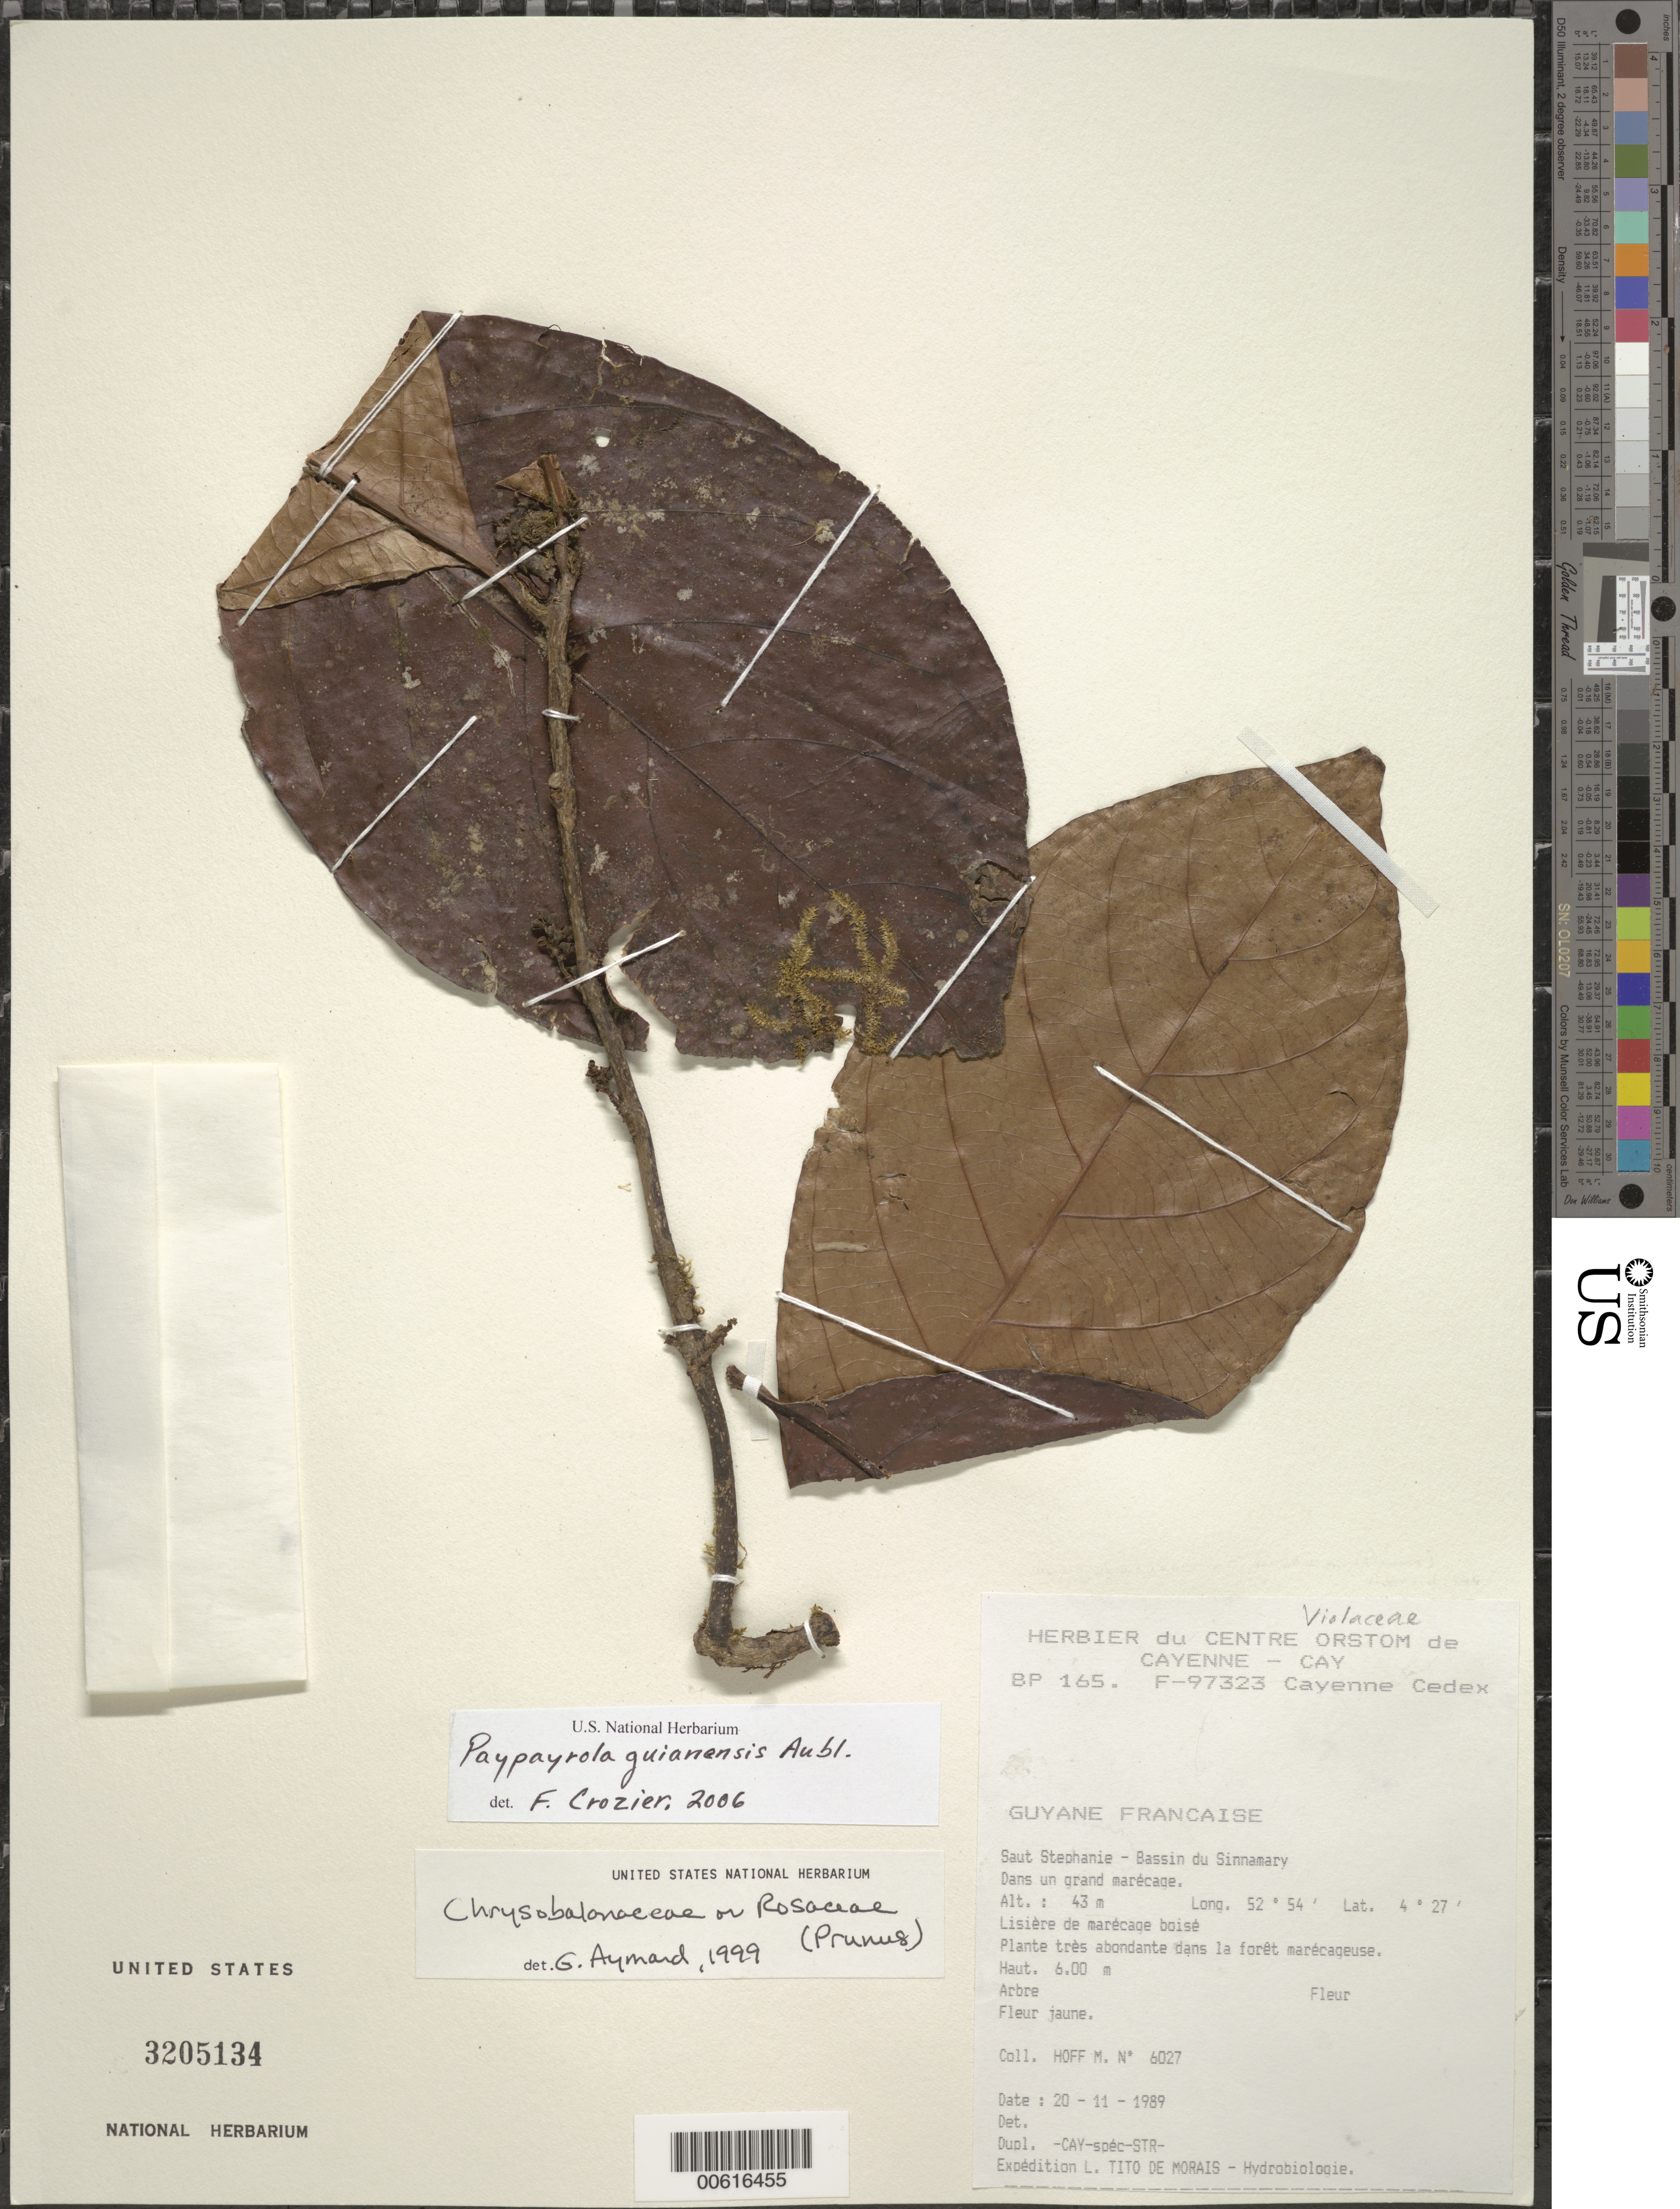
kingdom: Plantae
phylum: Tracheophyta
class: Magnoliopsida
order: Malpighiales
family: Violaceae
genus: Paypayrola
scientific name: Paypayrola guianensis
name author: Aubl.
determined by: Crozier, F.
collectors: M. Hoff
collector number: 6027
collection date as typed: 20-Nov-89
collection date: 1989-11-20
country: French Guiana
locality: Saut Stéphanie, Bassin du Sinnamary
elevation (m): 43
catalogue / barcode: US 3205134